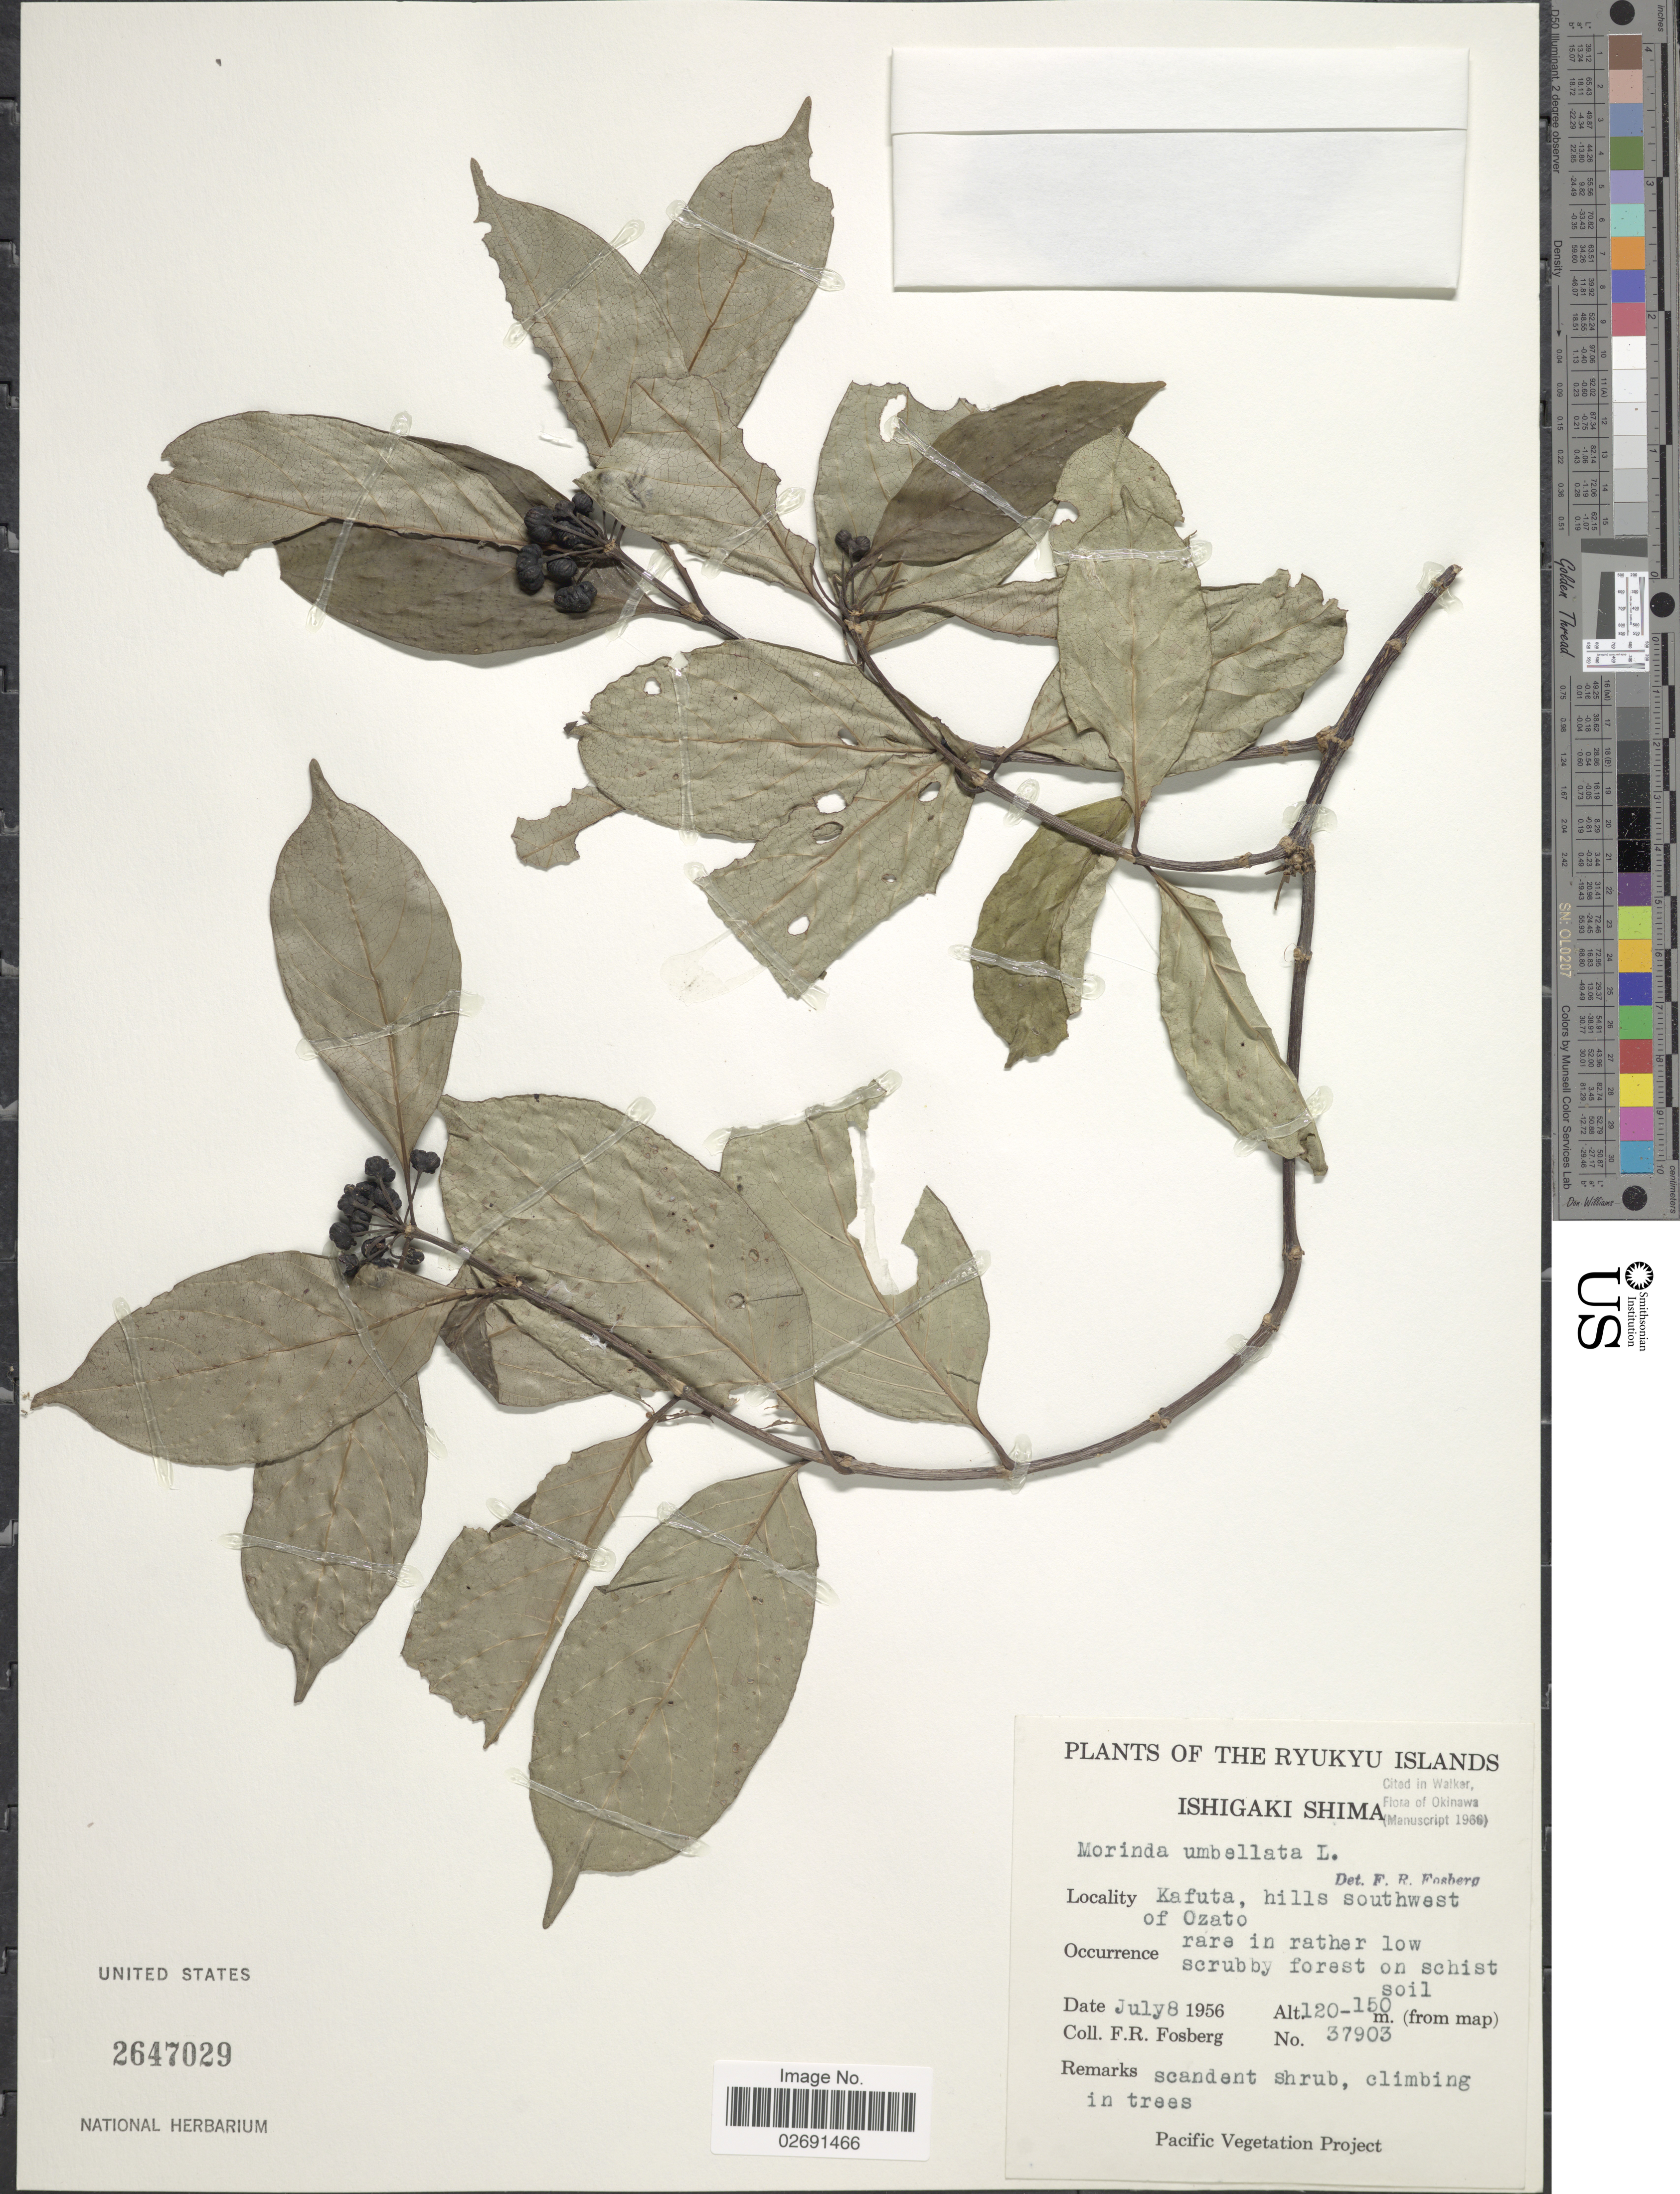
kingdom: Plantae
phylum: Tracheophyta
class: Magnoliopsida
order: Gentianales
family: Rubiaceae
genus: Gynochthodes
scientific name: Gynochthodes umbellata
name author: (L.) Razafim. & B. Bremer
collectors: F. R. Fosberg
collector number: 37903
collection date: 1956-07-08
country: Japan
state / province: Okinawa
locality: Ryukyu Islands, Ishigaki Shima, Kafuta, hills southwest of Ozato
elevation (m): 120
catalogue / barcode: US 2647029